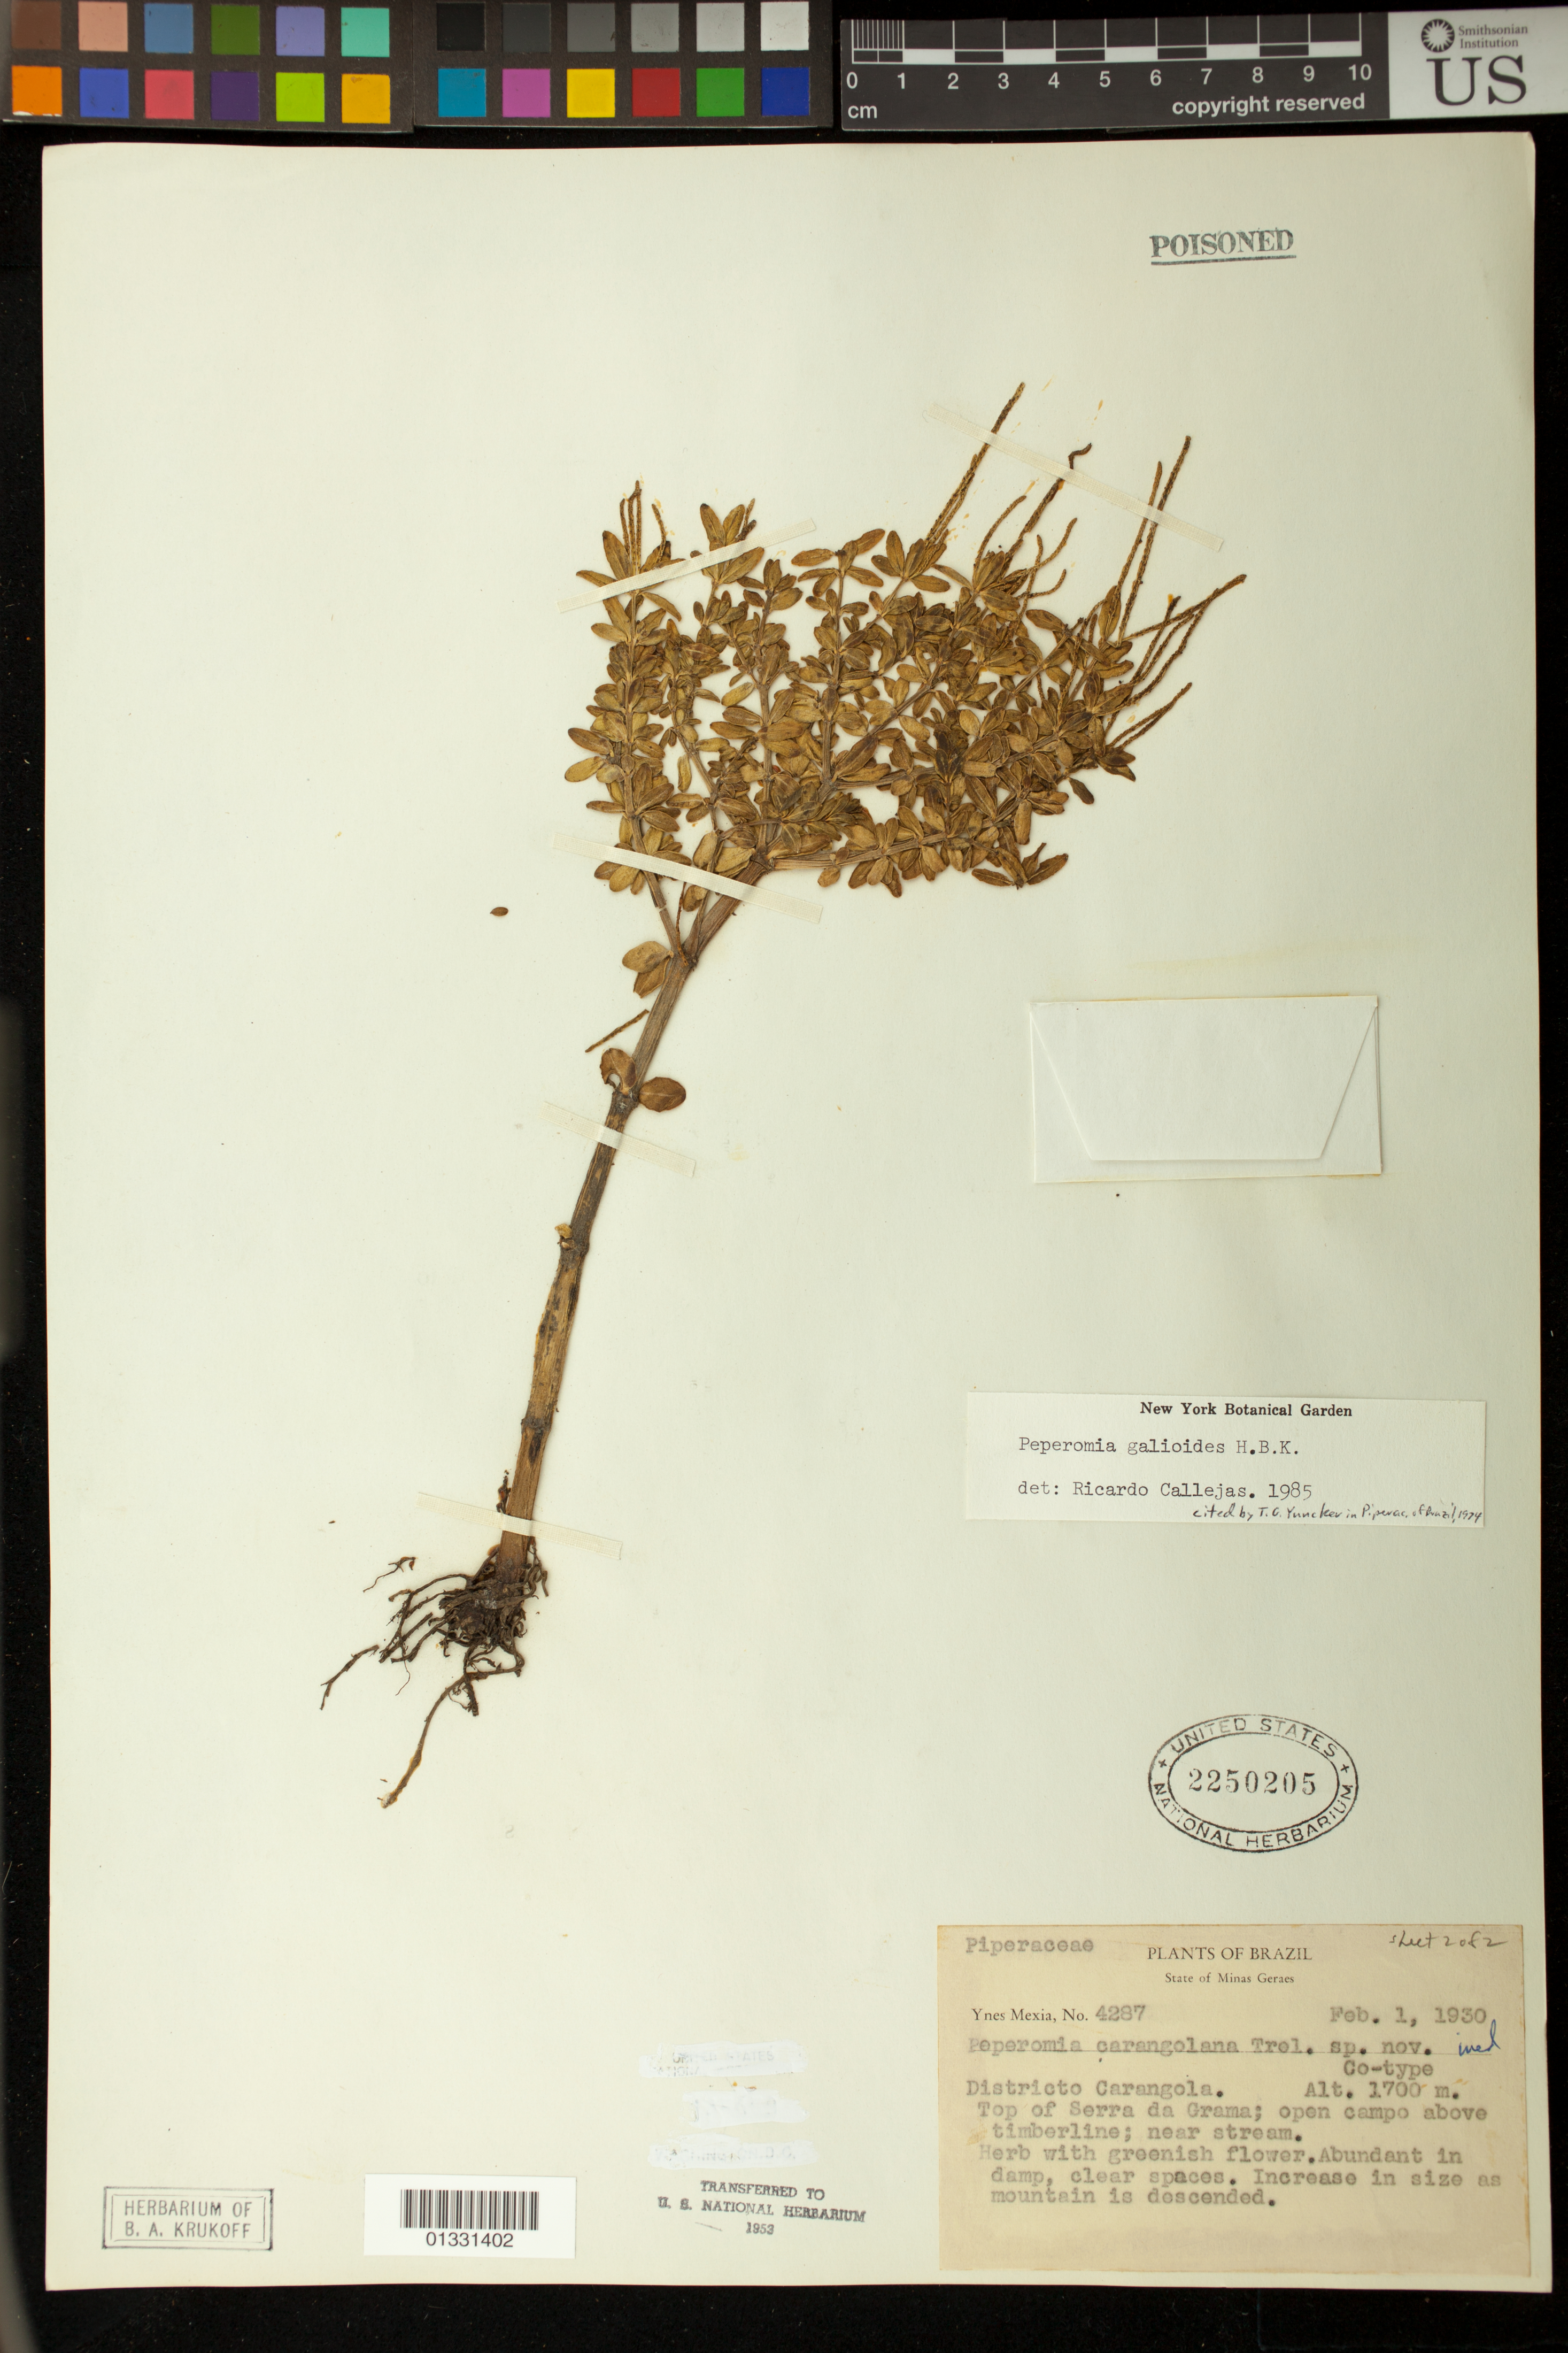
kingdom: Plantae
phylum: Tracheophyta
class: Magnoliopsida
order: Piperales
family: Piperaceae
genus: Peperomia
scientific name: Peperomia galioides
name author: Kunth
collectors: Y. Mexia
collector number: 4287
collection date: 1930-02-01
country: Brazil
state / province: Minas Gerais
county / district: Carangola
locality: Top of Serra da Grama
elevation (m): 1700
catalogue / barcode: US 2250205